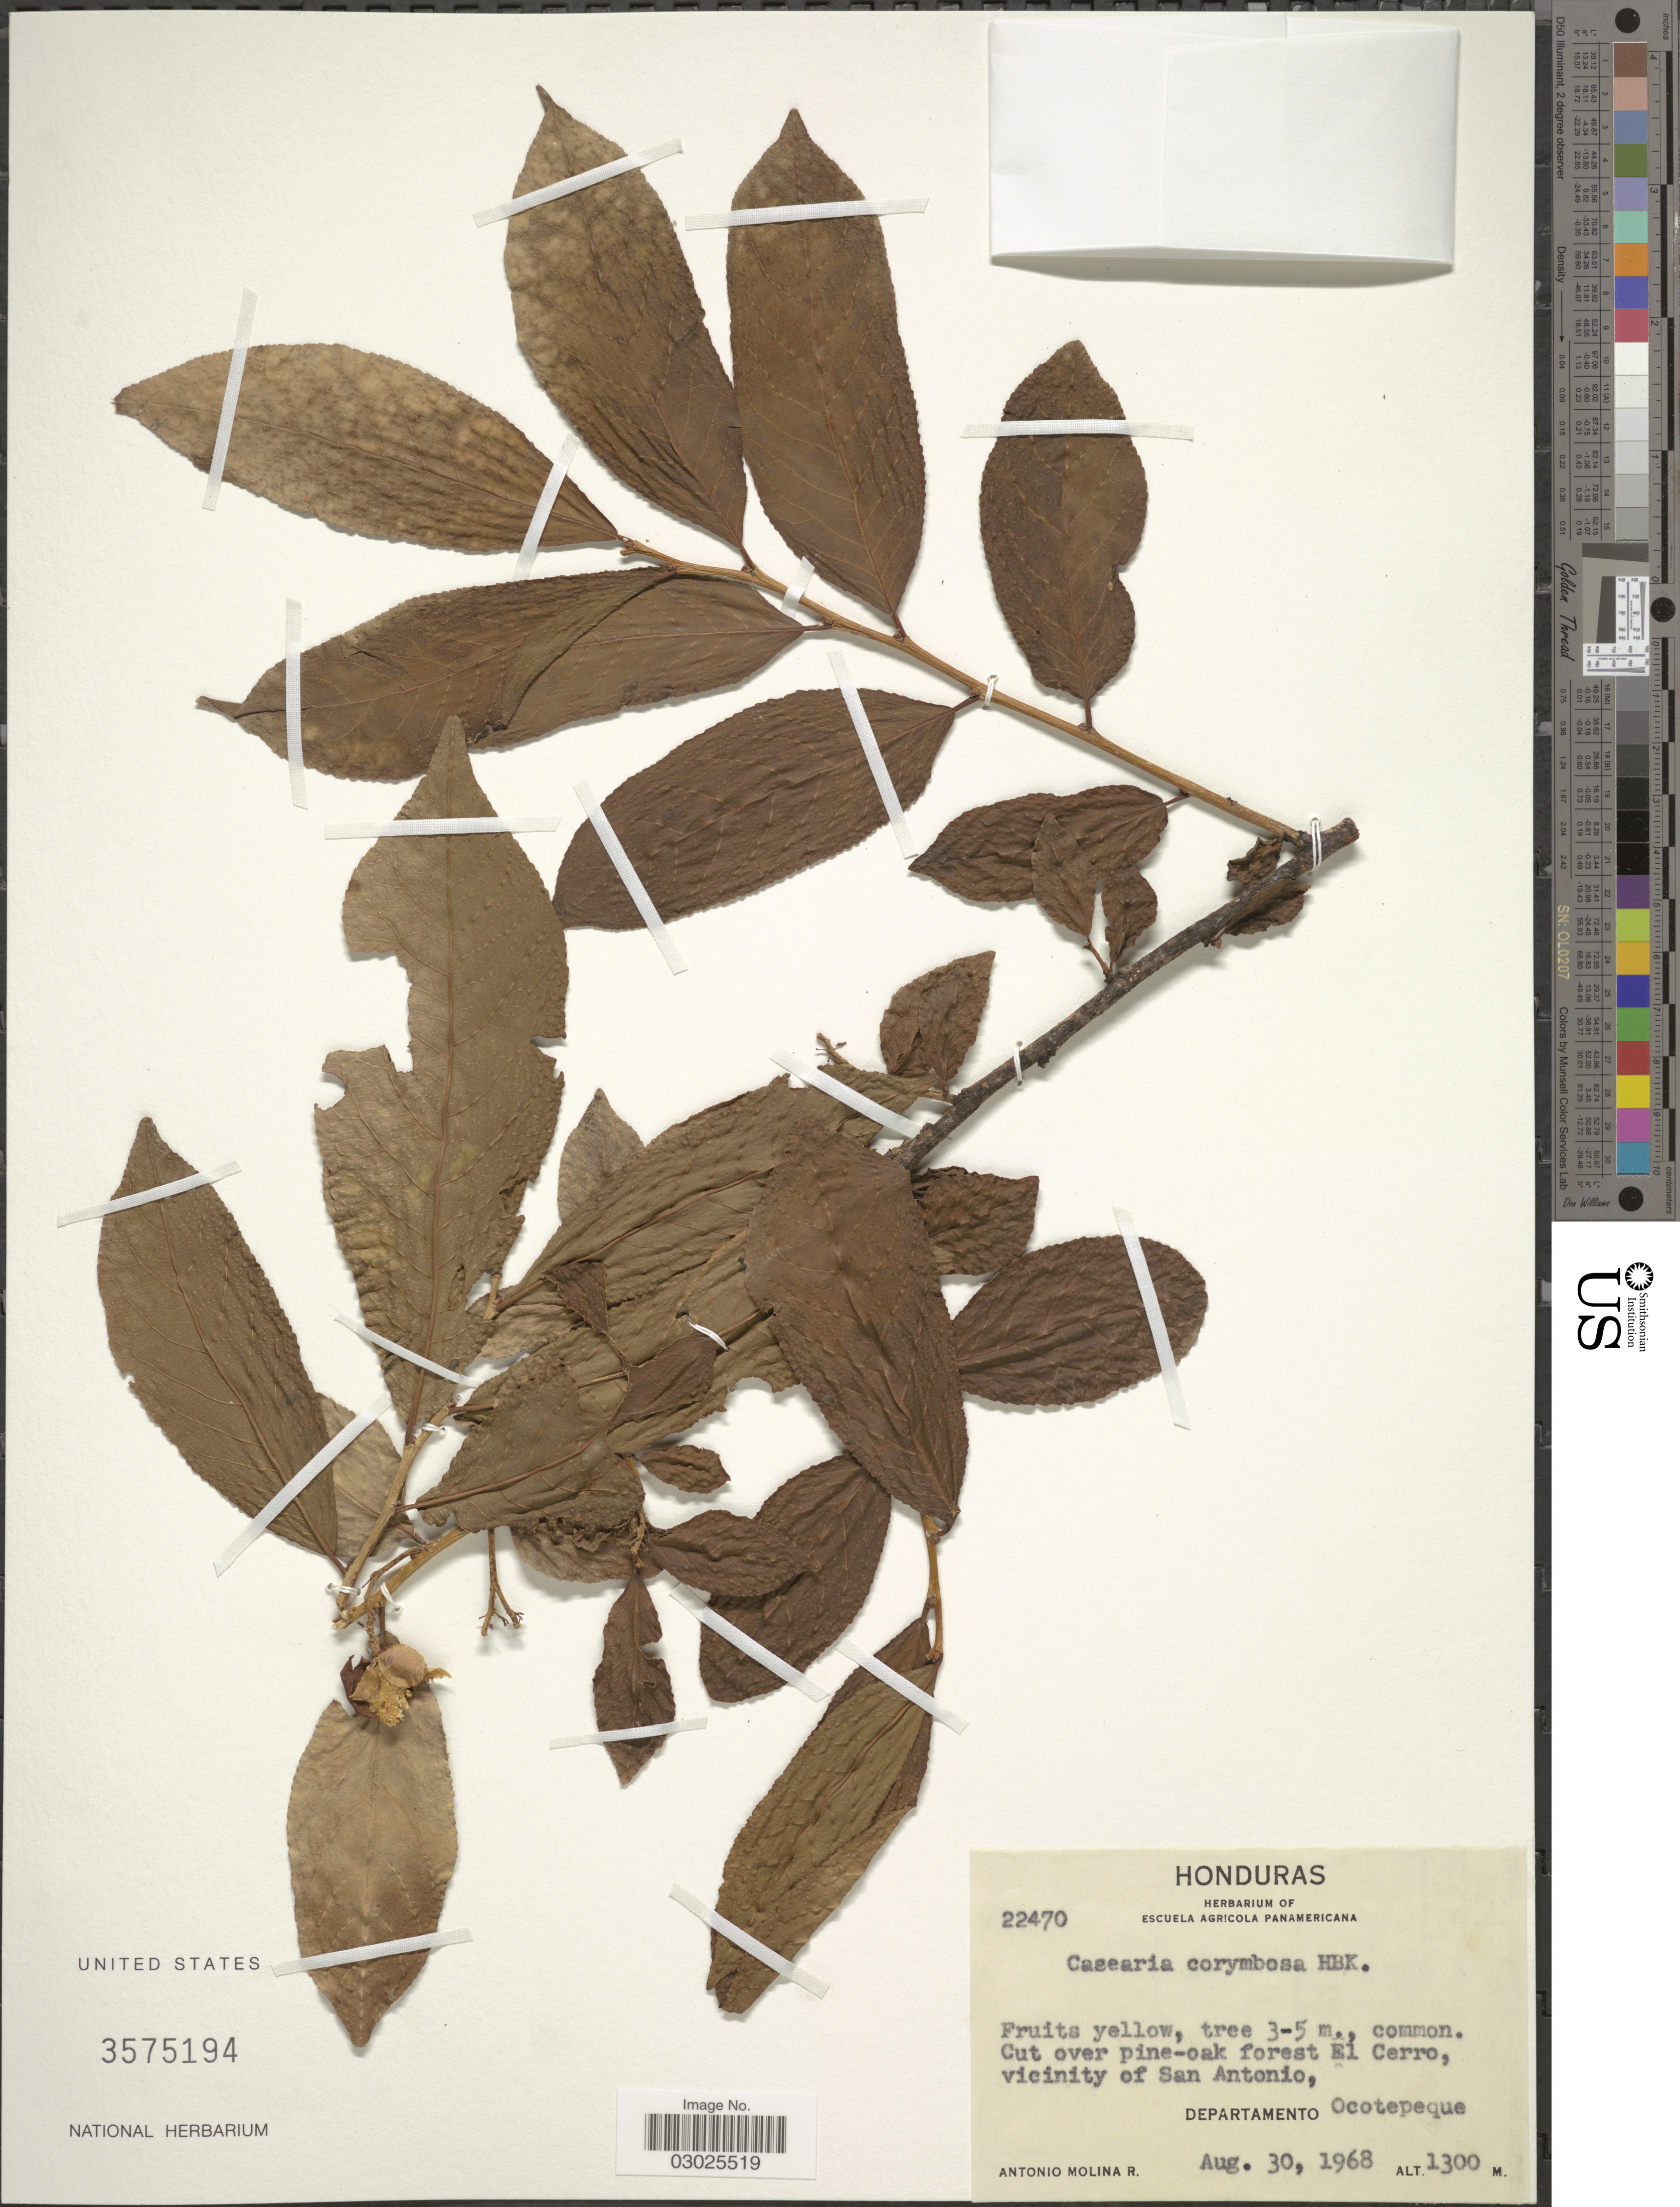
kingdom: Plantae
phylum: Tracheophyta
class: Magnoliopsida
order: Malpighiales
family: Salicaceae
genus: Casearia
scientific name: Casearia corymbosa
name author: Kunth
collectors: A. Molina R.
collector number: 22470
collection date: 1968-08-30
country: Honduras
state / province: Ocotepeque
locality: Cut over pine-oak forest El Cerro, vicinity of San Antonio, Departamento Ocotepeque.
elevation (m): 1300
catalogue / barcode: US 3575194